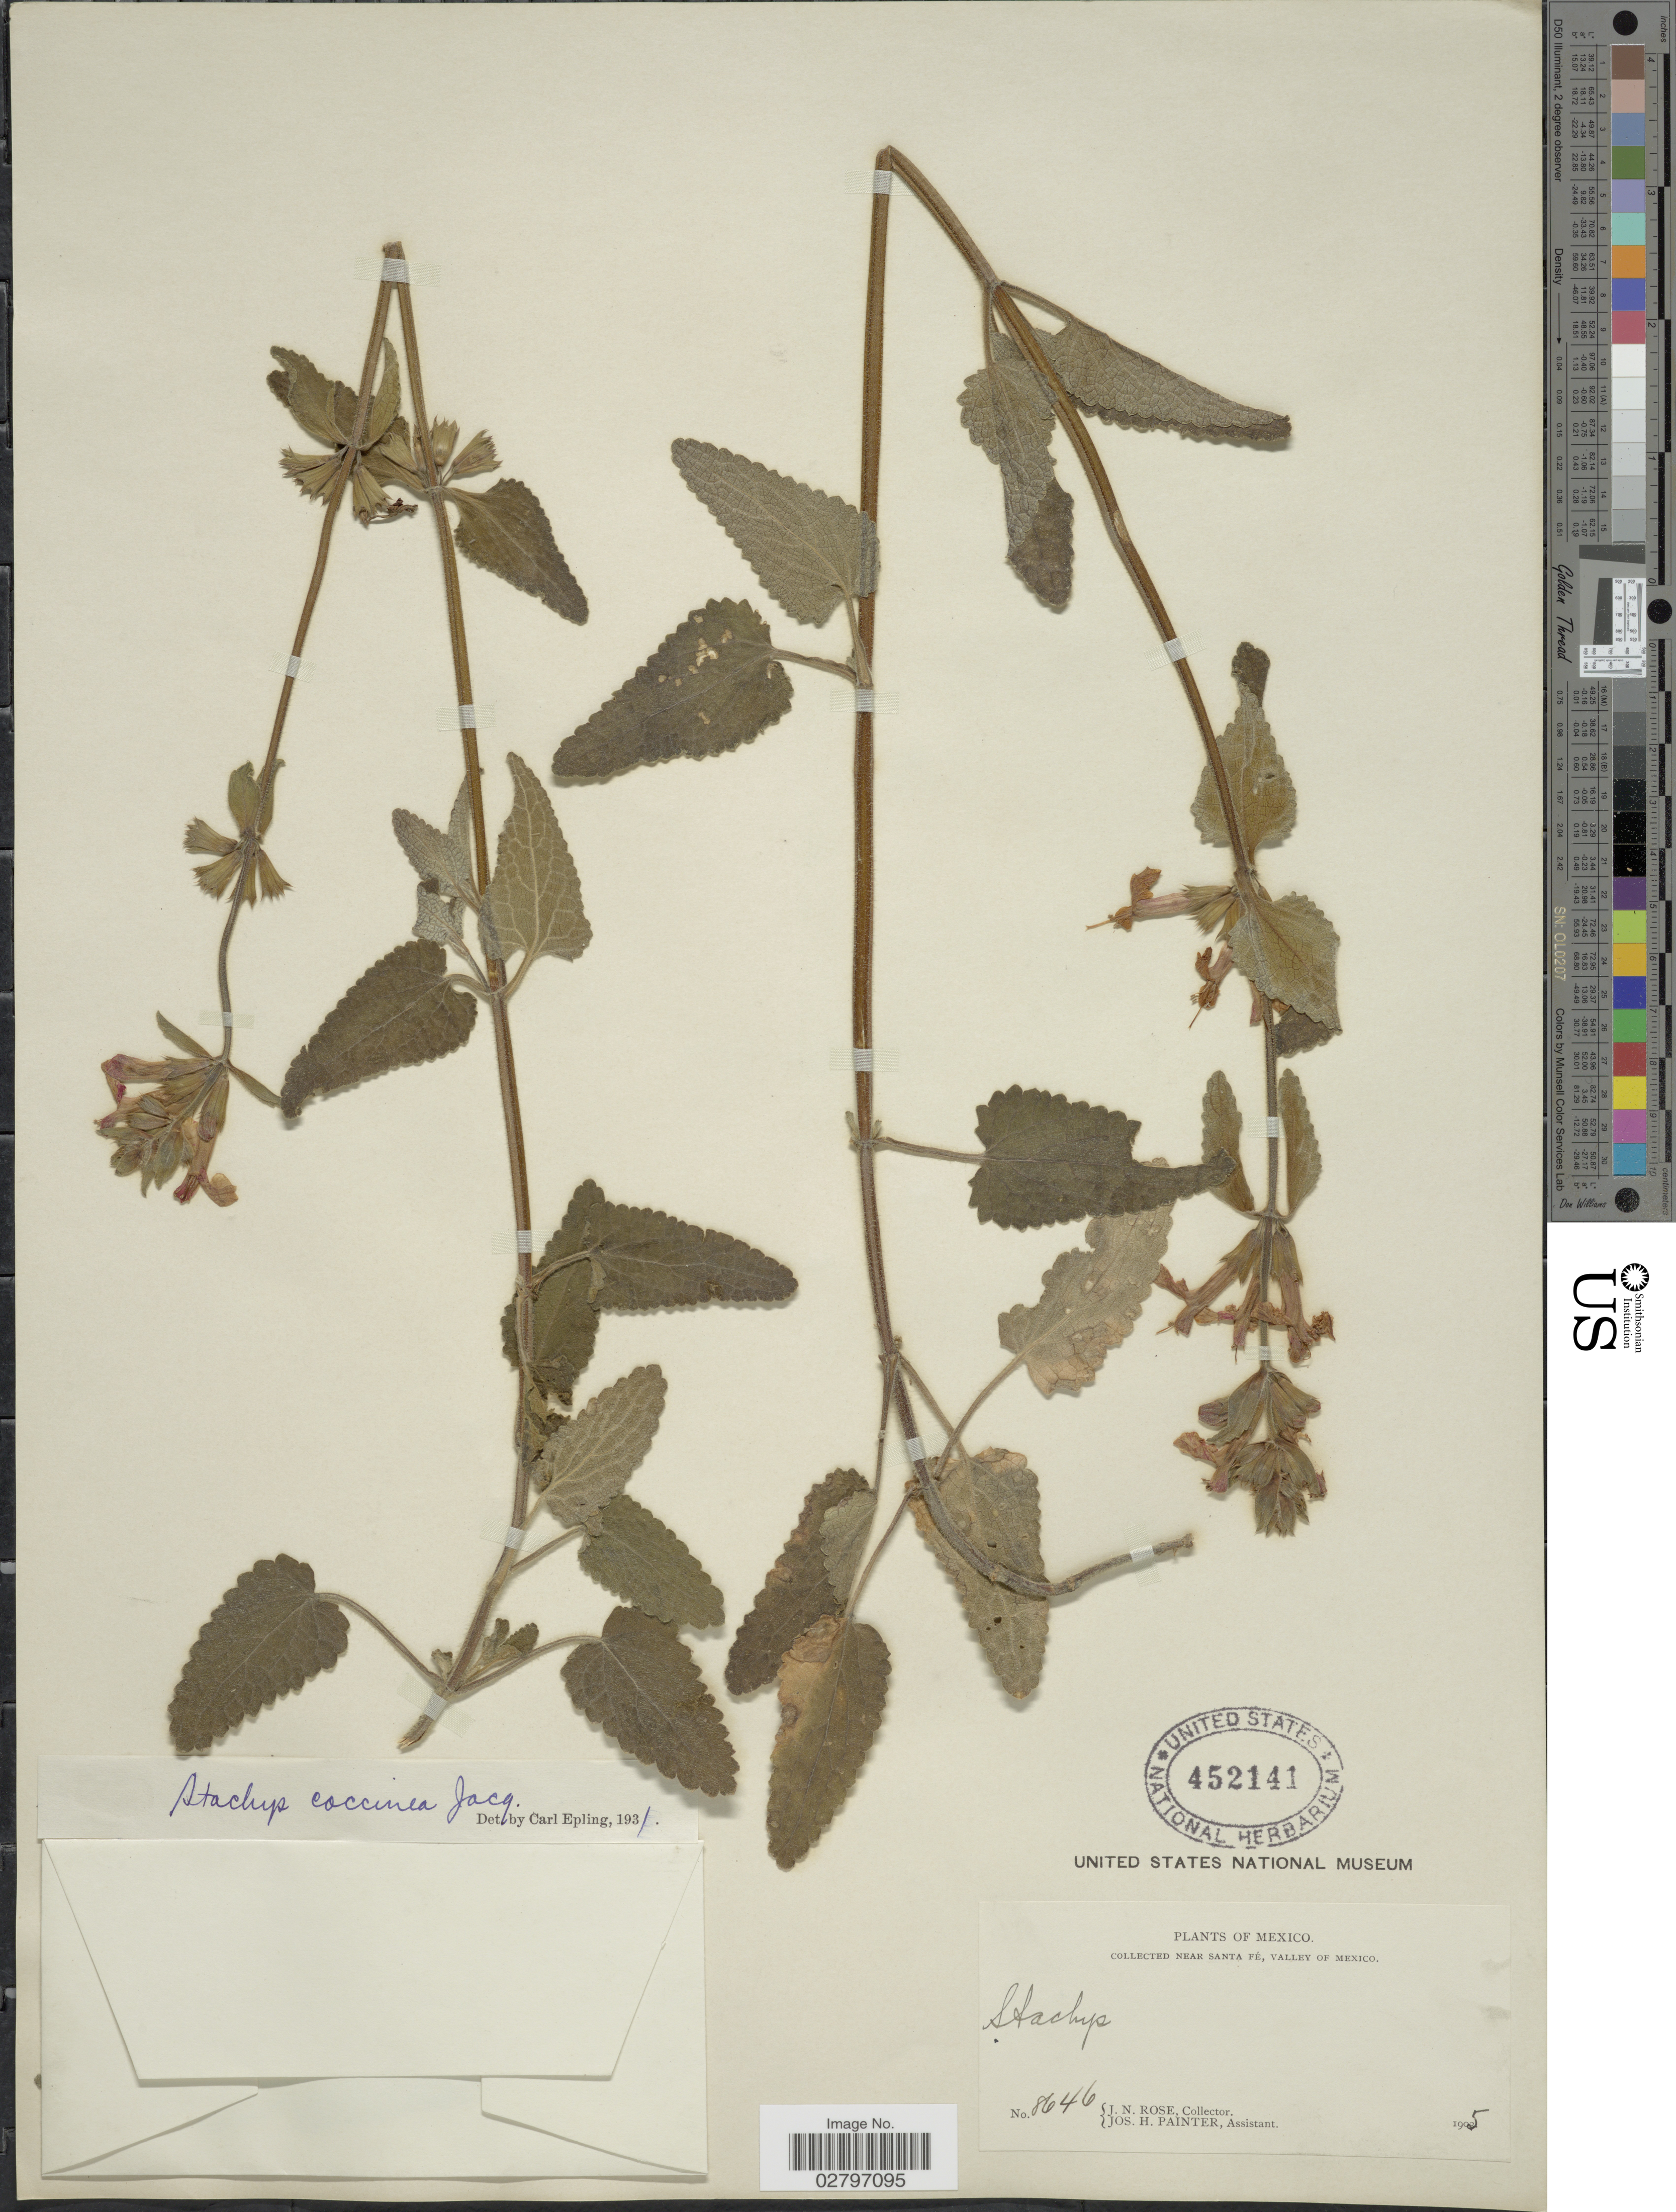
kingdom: Plantae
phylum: Tracheophyta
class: Magnoliopsida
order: Lamiales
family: Lamiaceae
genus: Stachys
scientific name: Stachys coccinea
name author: Ortega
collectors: J. N. Rose & J. H. Painter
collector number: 8646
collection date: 1905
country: Mexico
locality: Near Santa Fé, valley of Mexico.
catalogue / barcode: US 452141